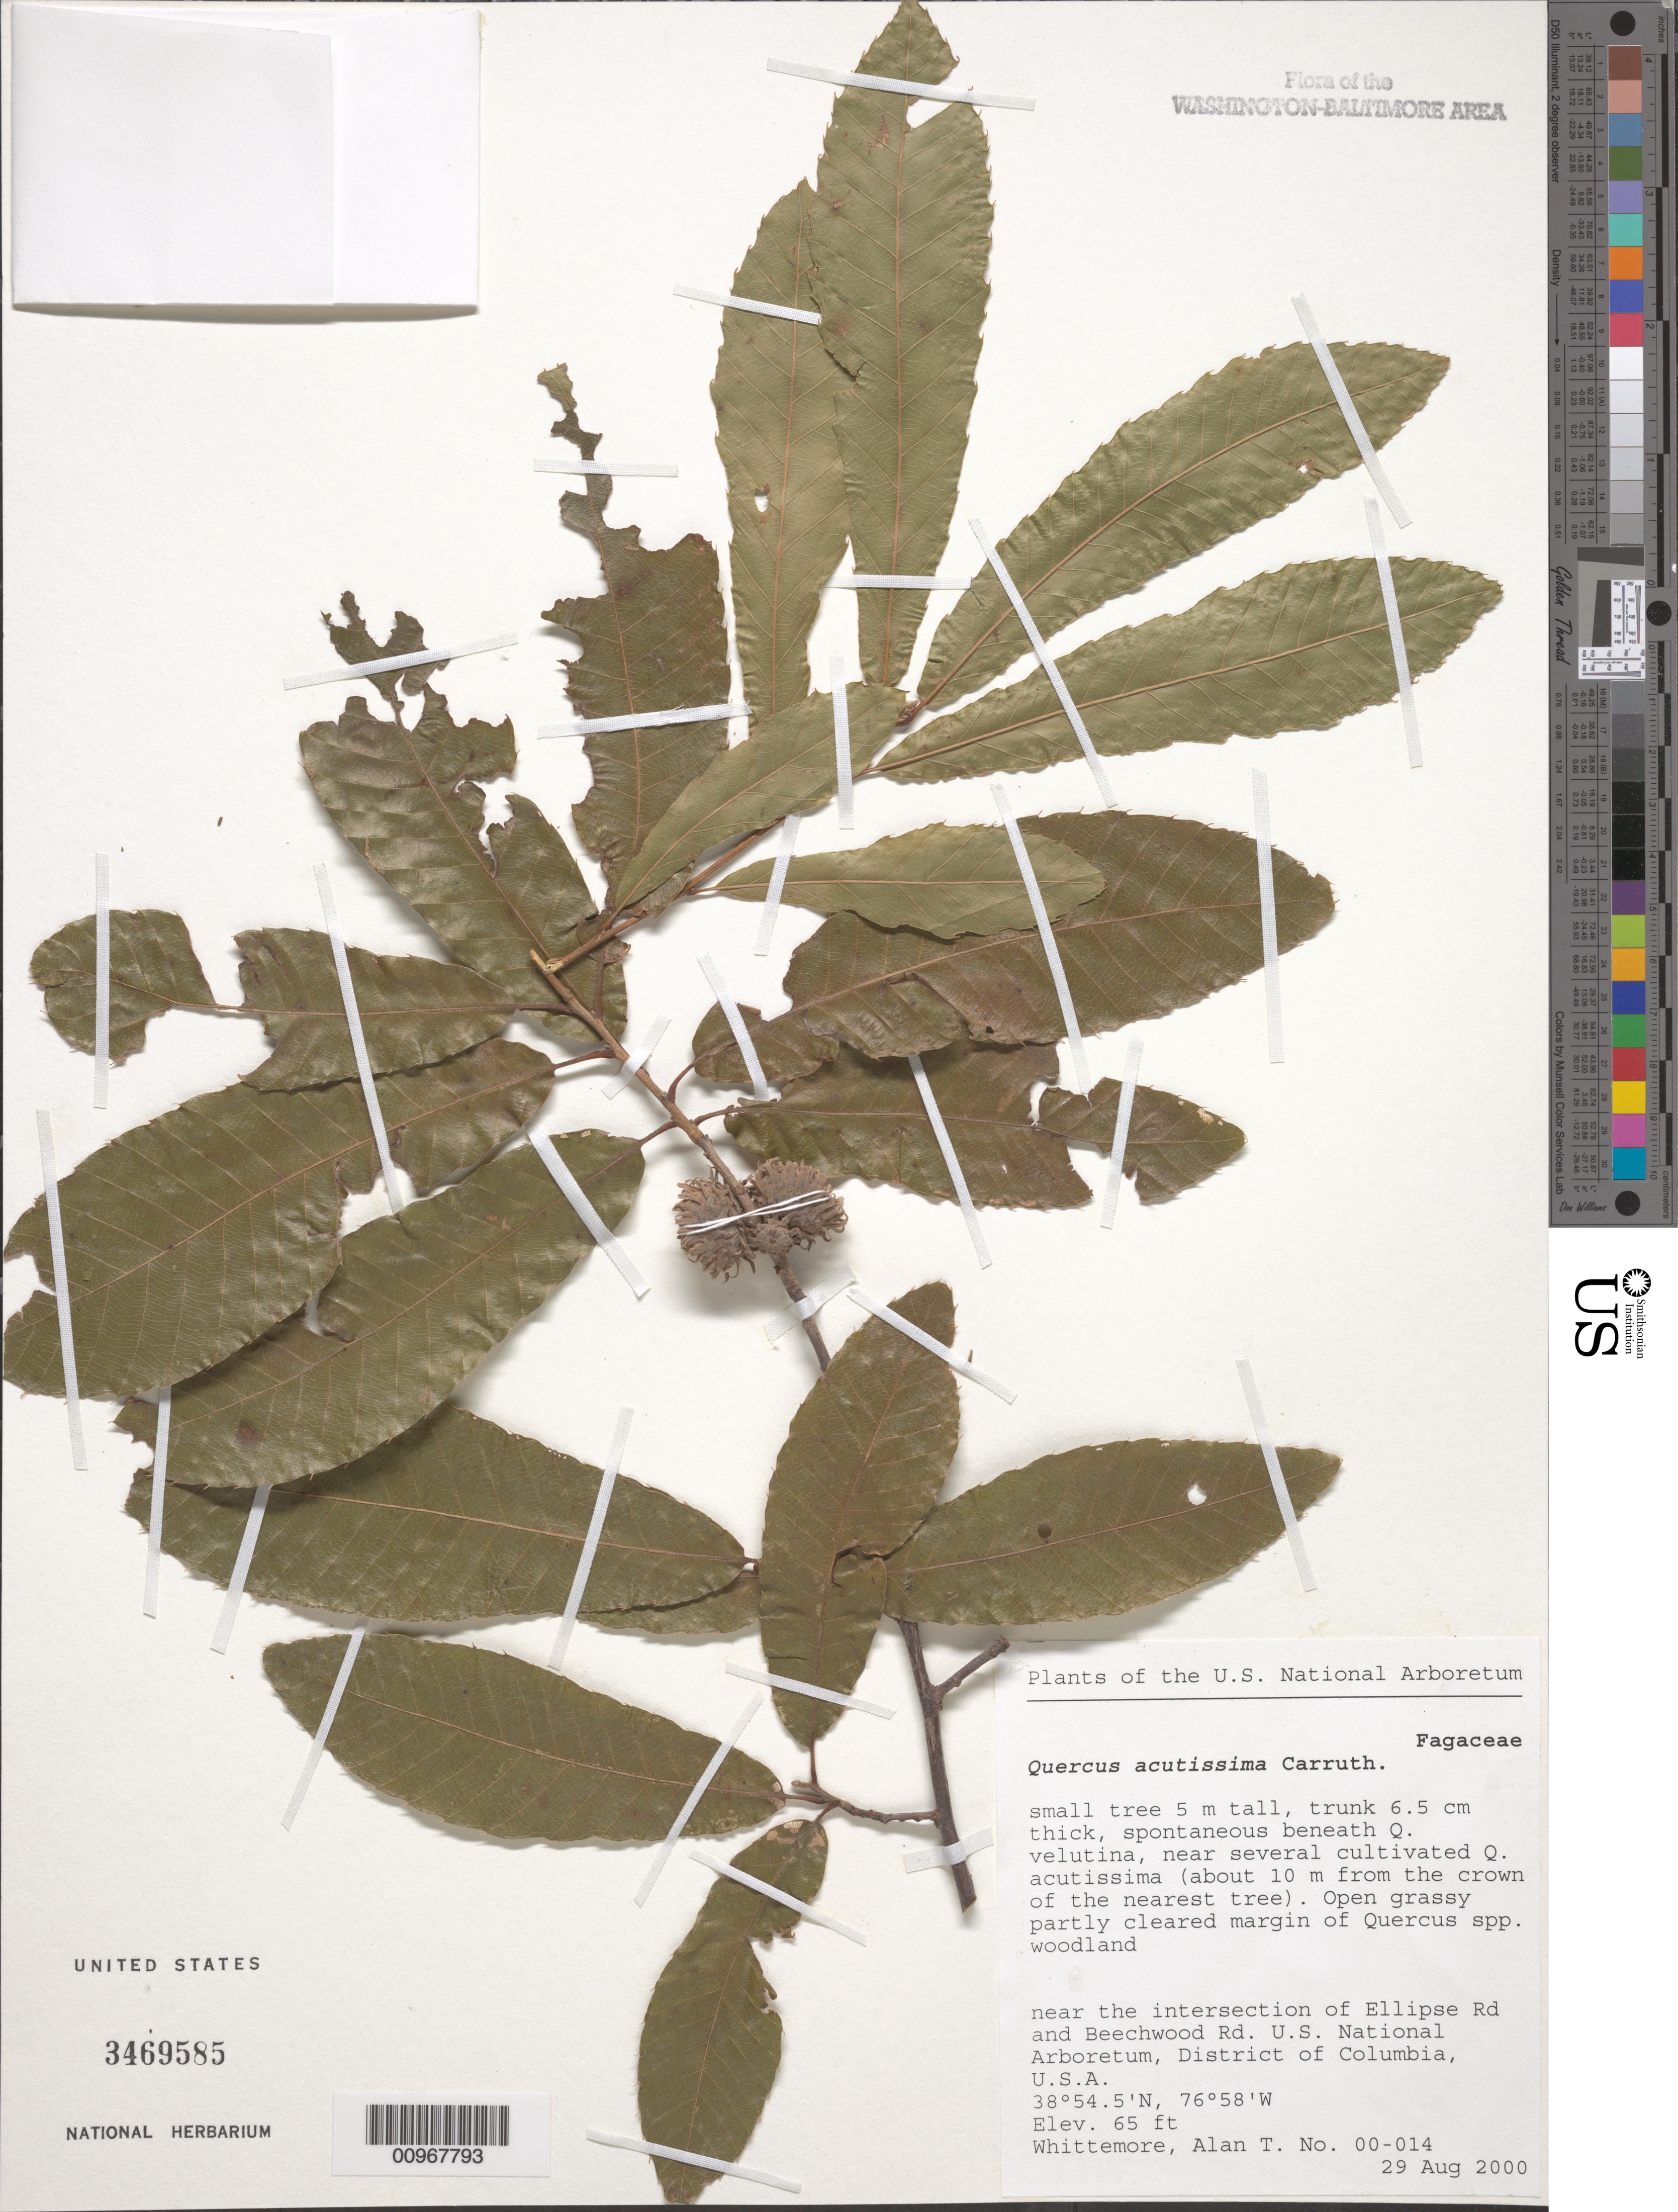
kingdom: Plantae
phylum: Tracheophyta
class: Magnoliopsida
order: Fagales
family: Fagaceae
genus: Quercus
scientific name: Quercus acutissima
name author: Carruth.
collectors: A. T. Whittemore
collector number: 00-014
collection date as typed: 29 Aug 2000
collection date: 2000-08-29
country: United States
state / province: District of Columbia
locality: U.S. National Arboretum, near the intersection of Ellipse Road and Beechwood Road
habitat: Open grassy partly cleared margin of Quercus spp. woodland.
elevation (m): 20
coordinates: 38 55, 76 58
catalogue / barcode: US 3469585